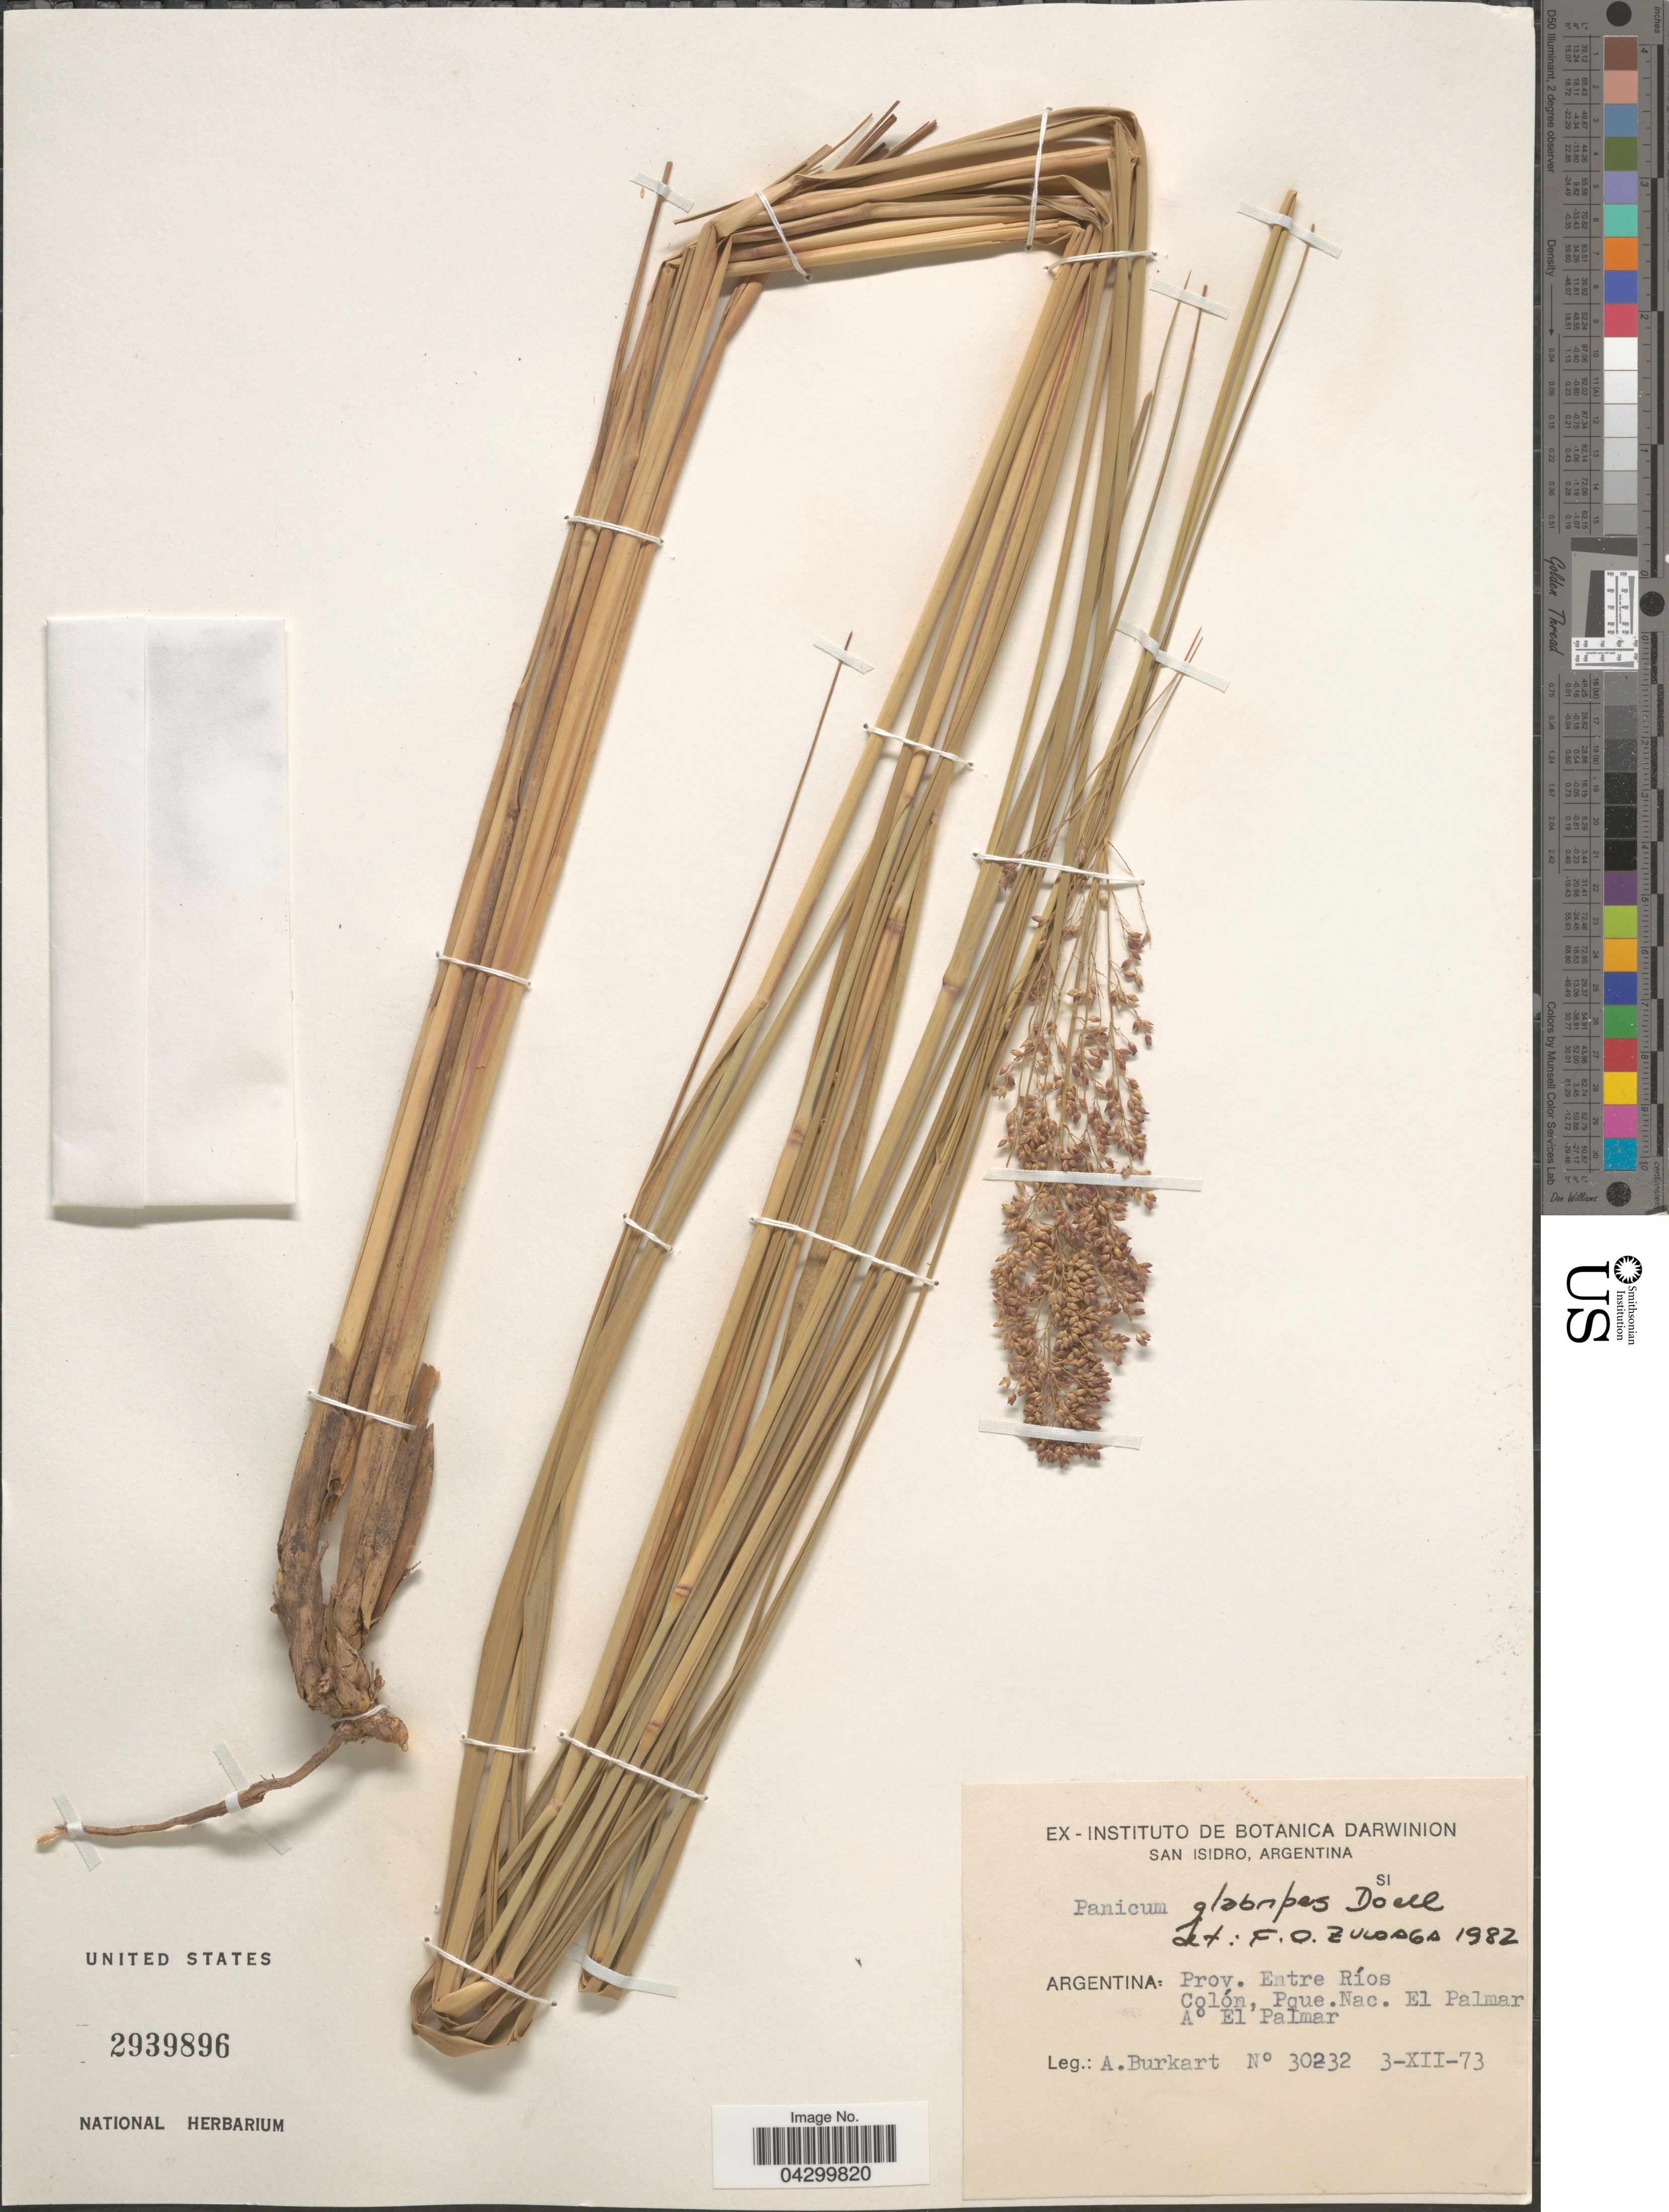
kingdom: Plantae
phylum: Tracheophyta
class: Liliopsida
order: Poales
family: Poaceae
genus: Panicum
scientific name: Panicum glabripes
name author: Döll in Mart.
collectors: A. E. Burkart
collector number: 30232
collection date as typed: Transcribed d/m/y: 3/12/73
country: Argentina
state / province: Entre Rios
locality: San Isidro. Colón, Prque. Nac. El Palmar A° El Palmar.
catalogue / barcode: US 2939896